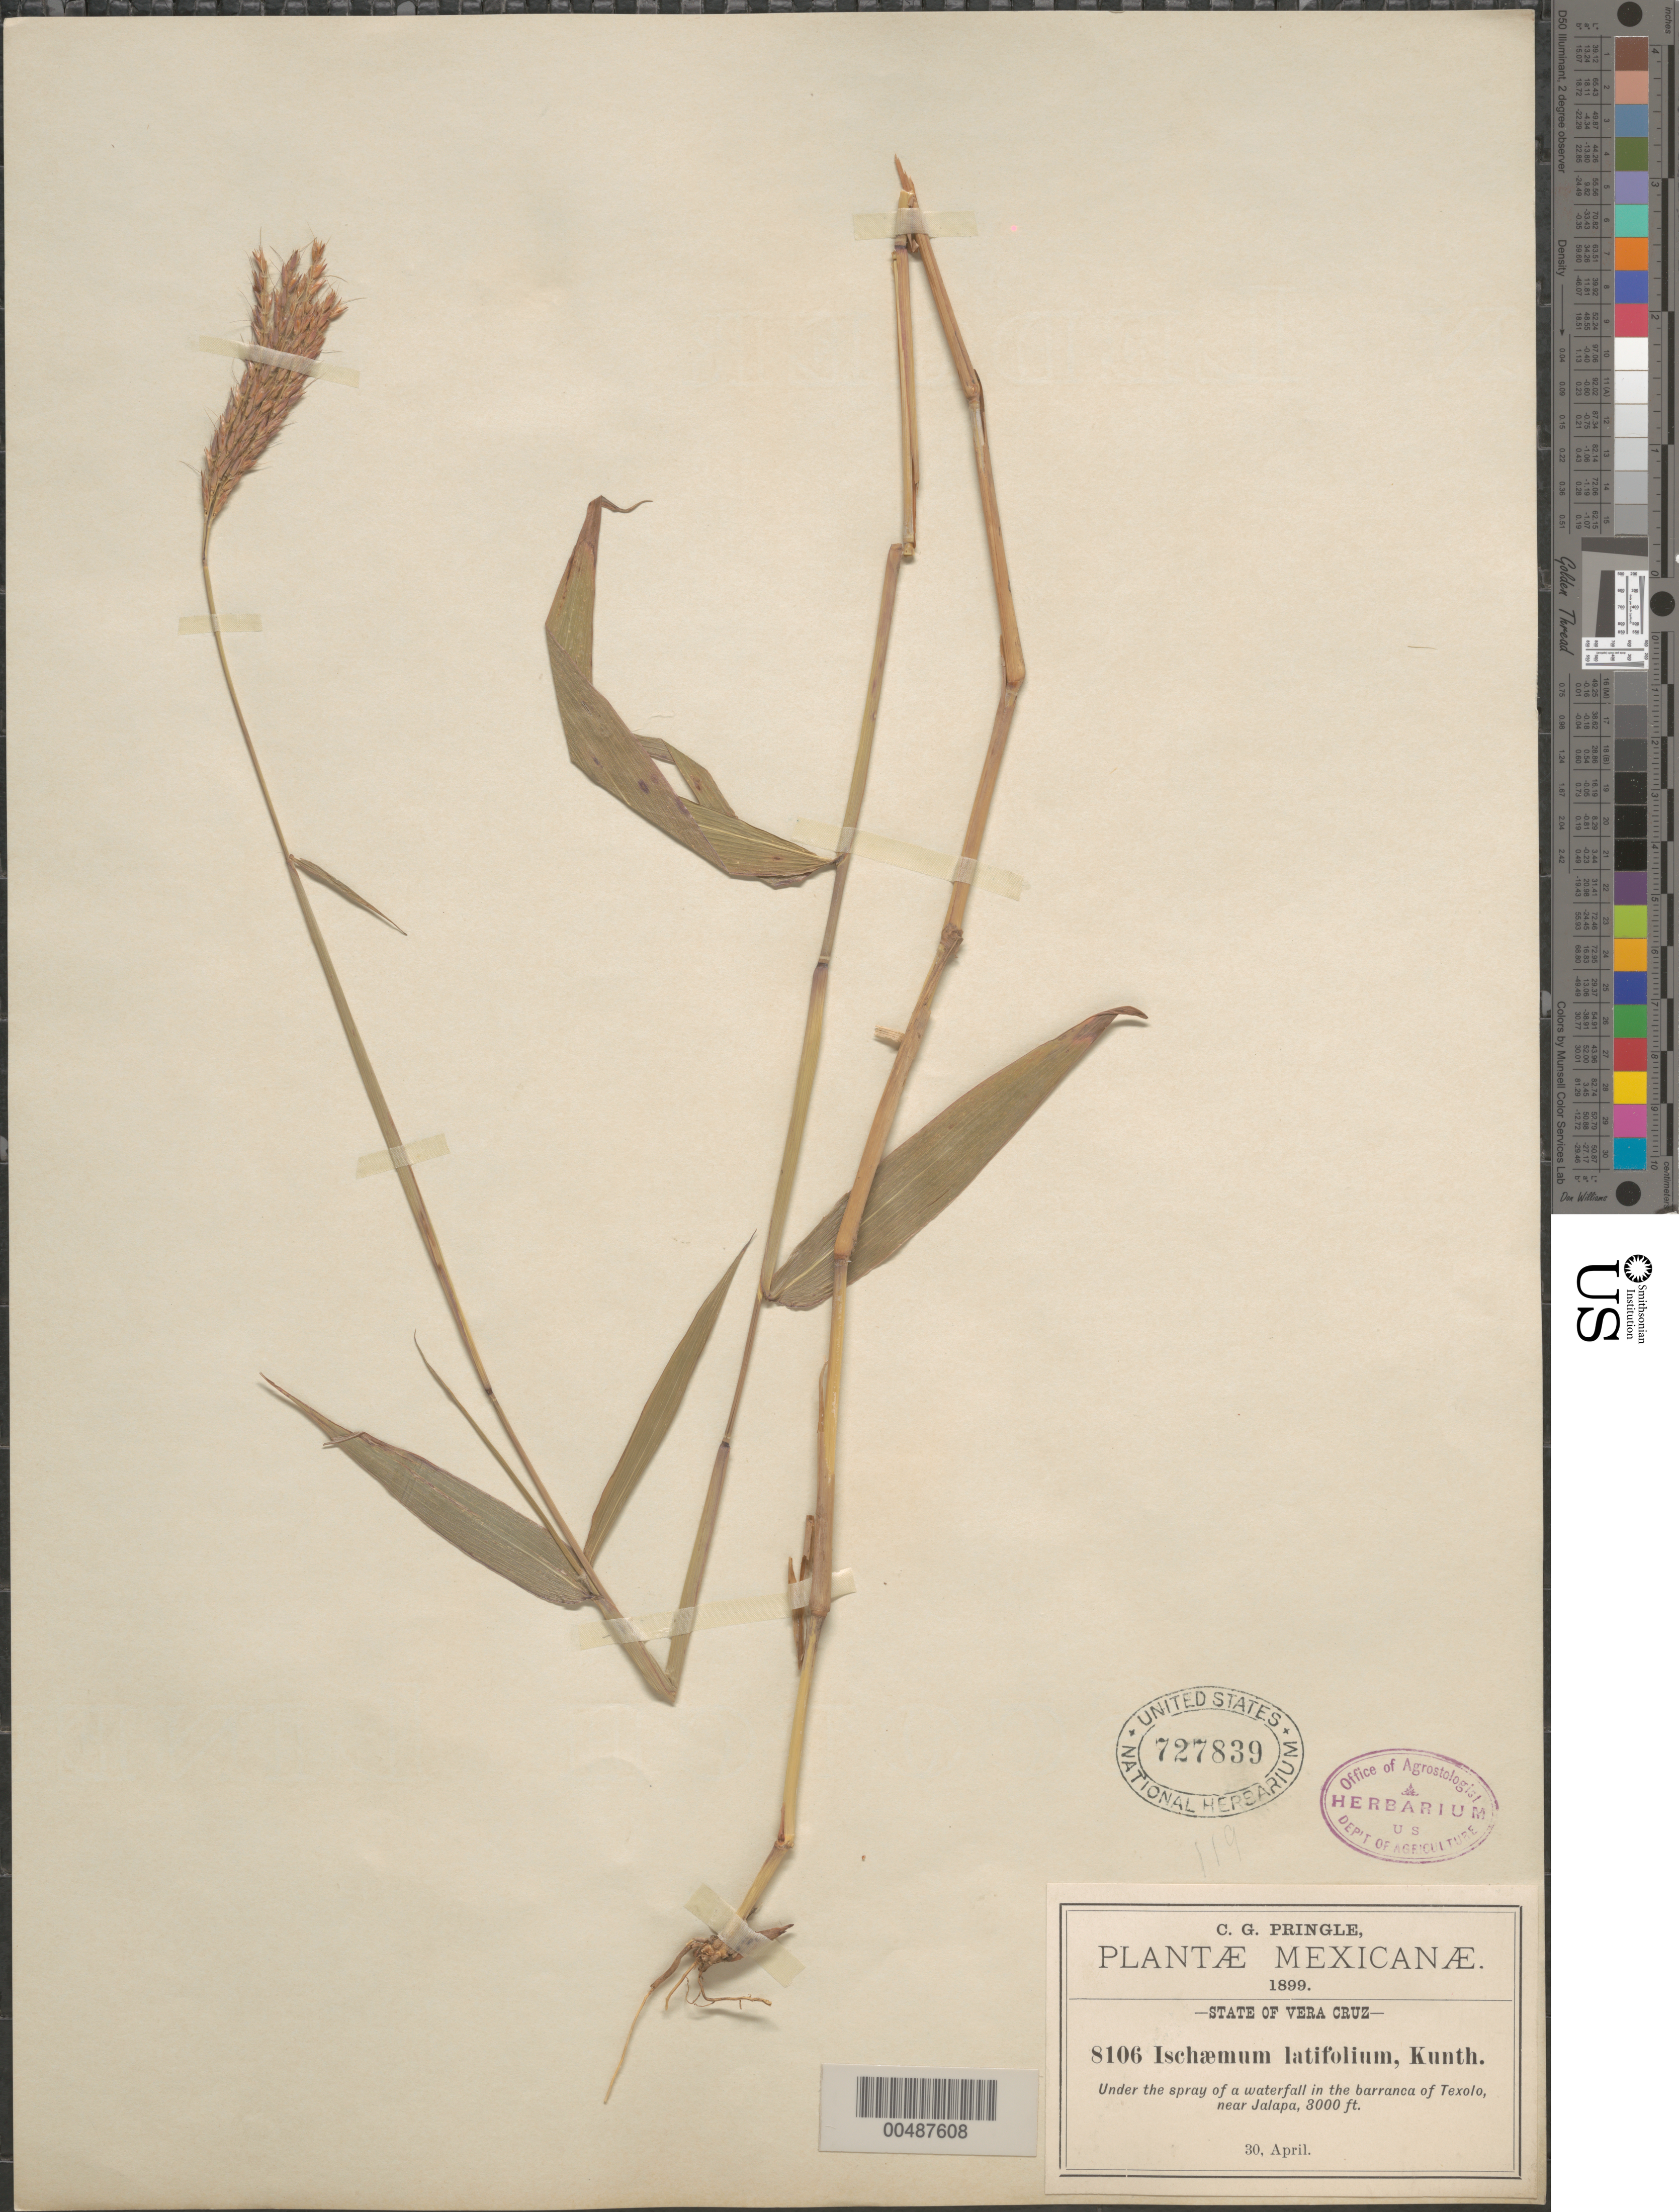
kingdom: Plantae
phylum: Tracheophyta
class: Liliopsida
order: Poales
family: Poaceae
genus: Ischaemum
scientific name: Ischaemum latifolium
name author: (Spreng.) Kunth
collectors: C. G. Pringle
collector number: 8106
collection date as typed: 30 Apr 1899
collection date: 1899-04-30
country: Mexico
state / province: Veracruz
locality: In the barranca of Texolo, near Jalapa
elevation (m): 914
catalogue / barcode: US 727839